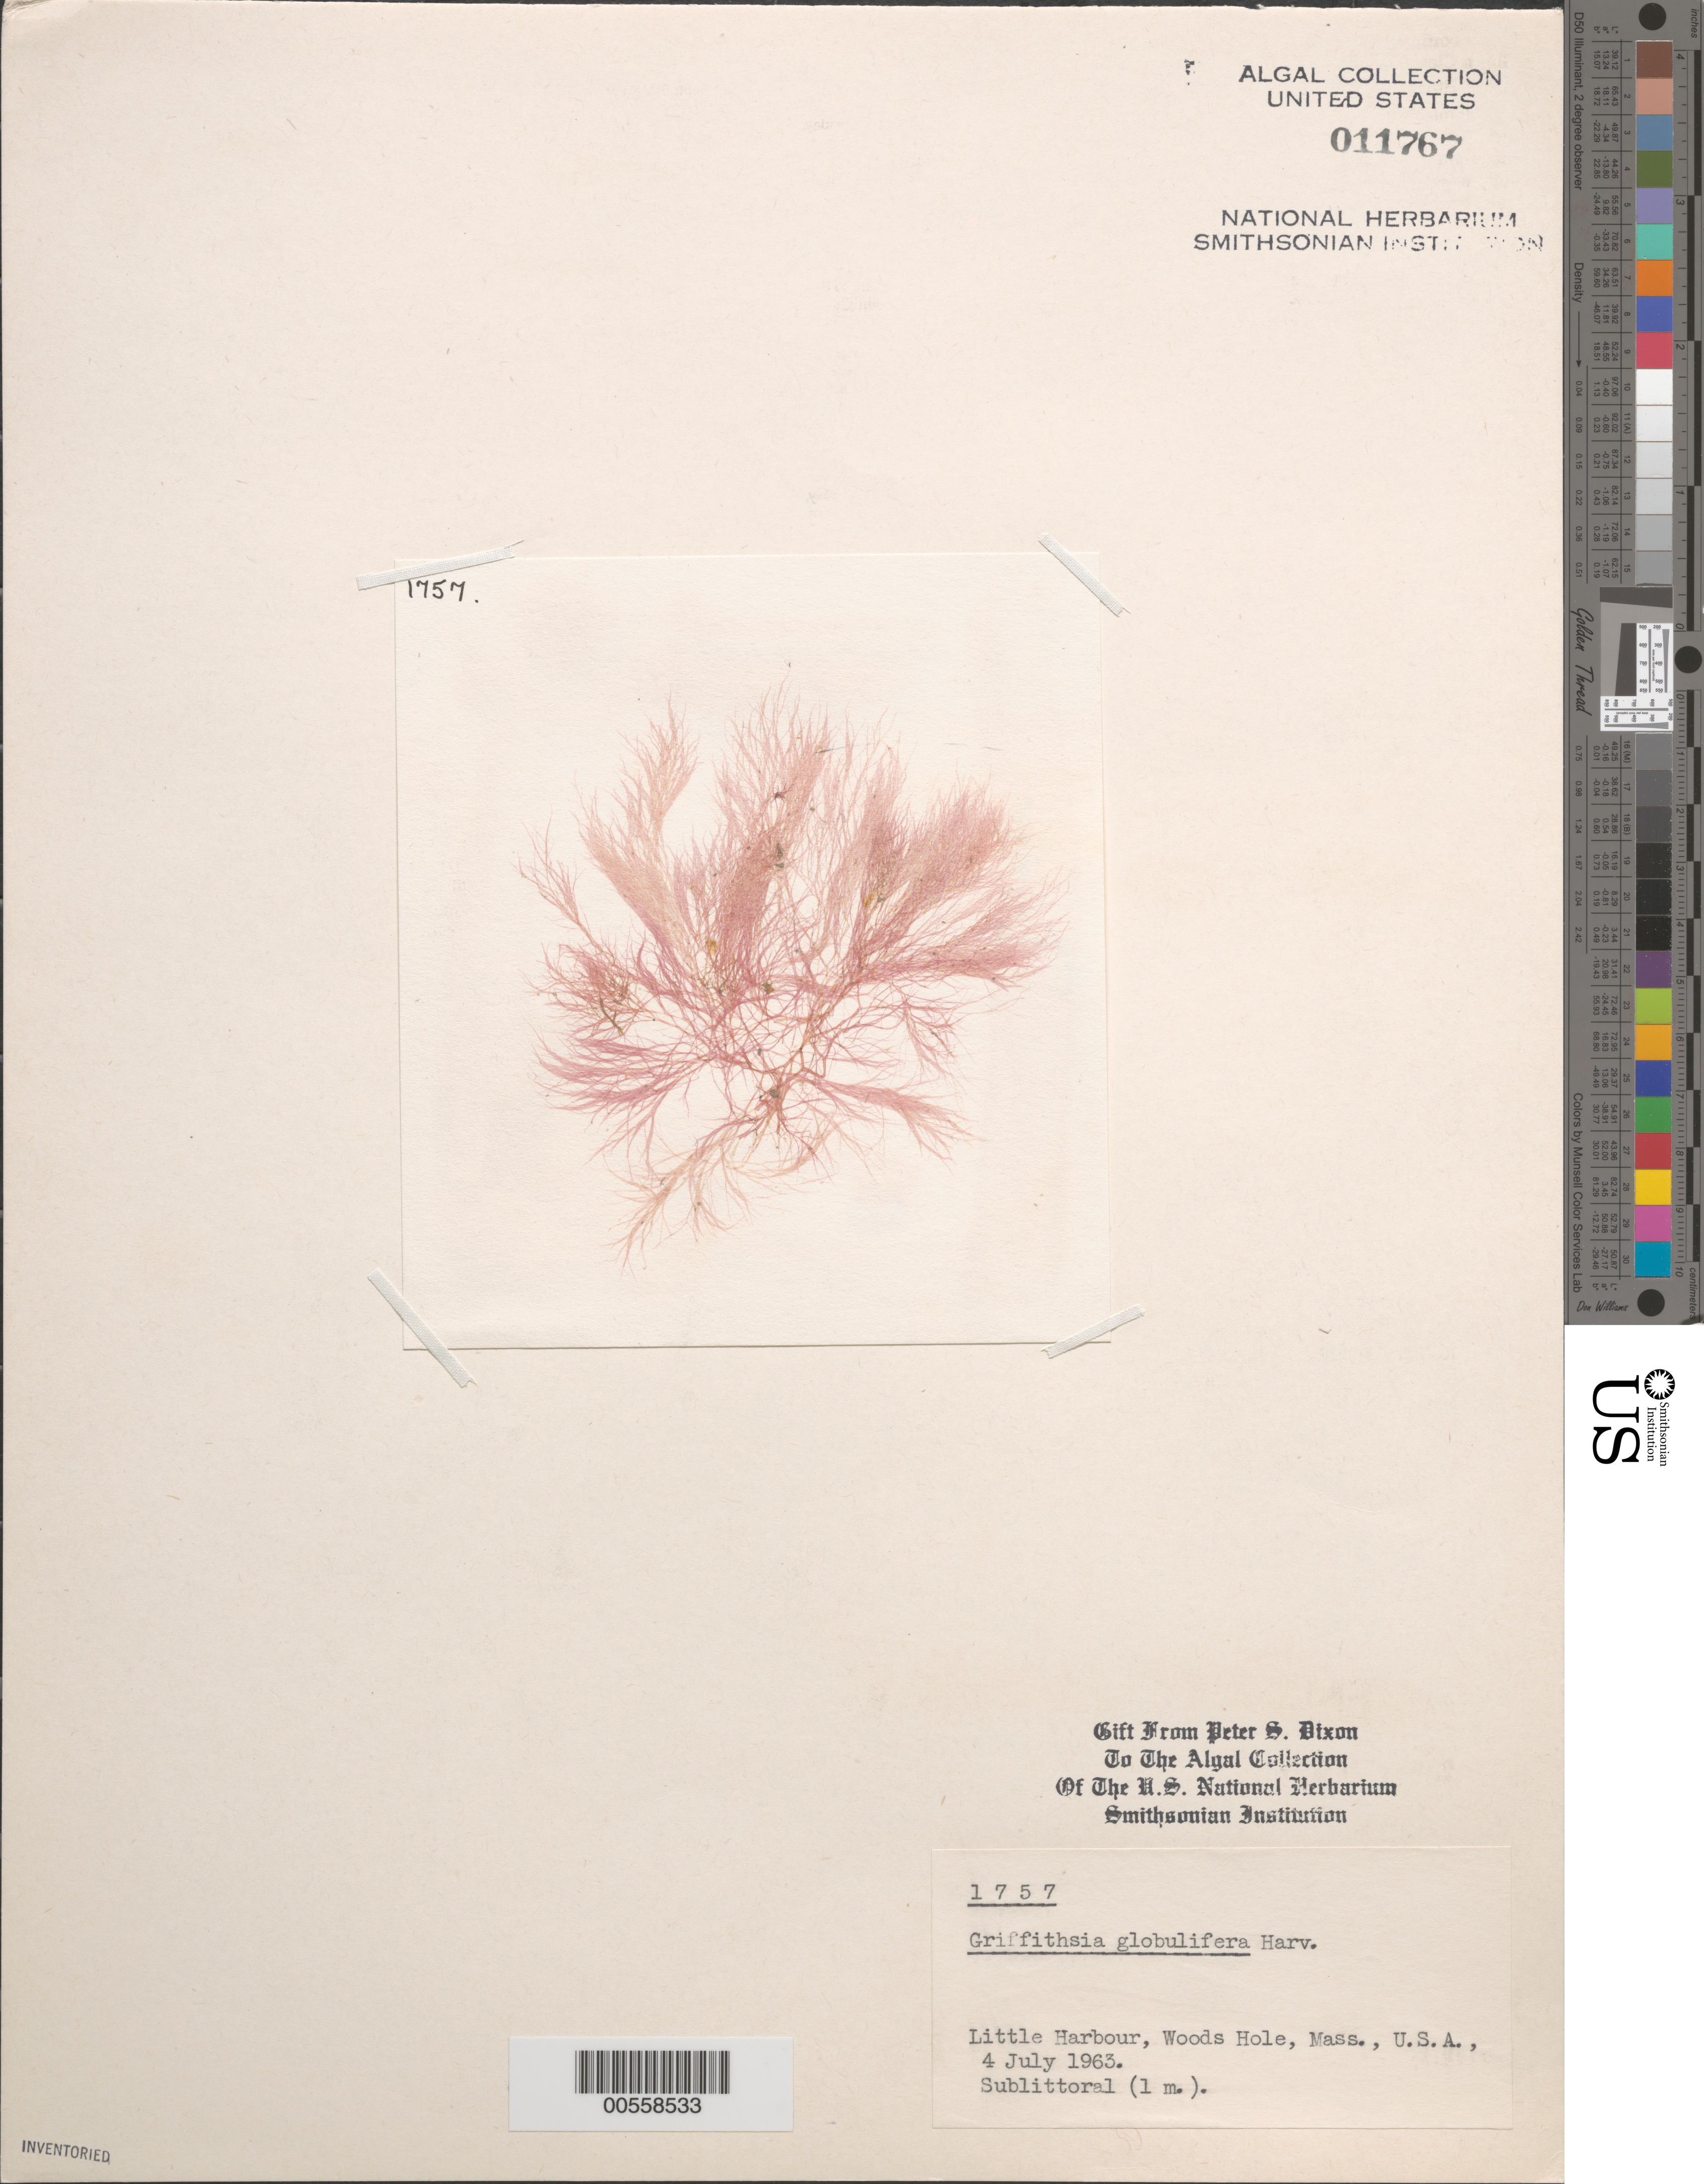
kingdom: Plantae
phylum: Rhodophyta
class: Florideophyceae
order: Ceramiales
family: Wrangeliaceae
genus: Griffithsia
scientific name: Griffithsia globulifera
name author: Harv. ex Kütz.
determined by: Dixon, P. S.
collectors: P. S. Dixon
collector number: PSD 1757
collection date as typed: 04 Jul 1963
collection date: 1963-07-04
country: United States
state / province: Massachusetts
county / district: Barnstable County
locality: Woods Hole, Little Harbor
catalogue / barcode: US 11767